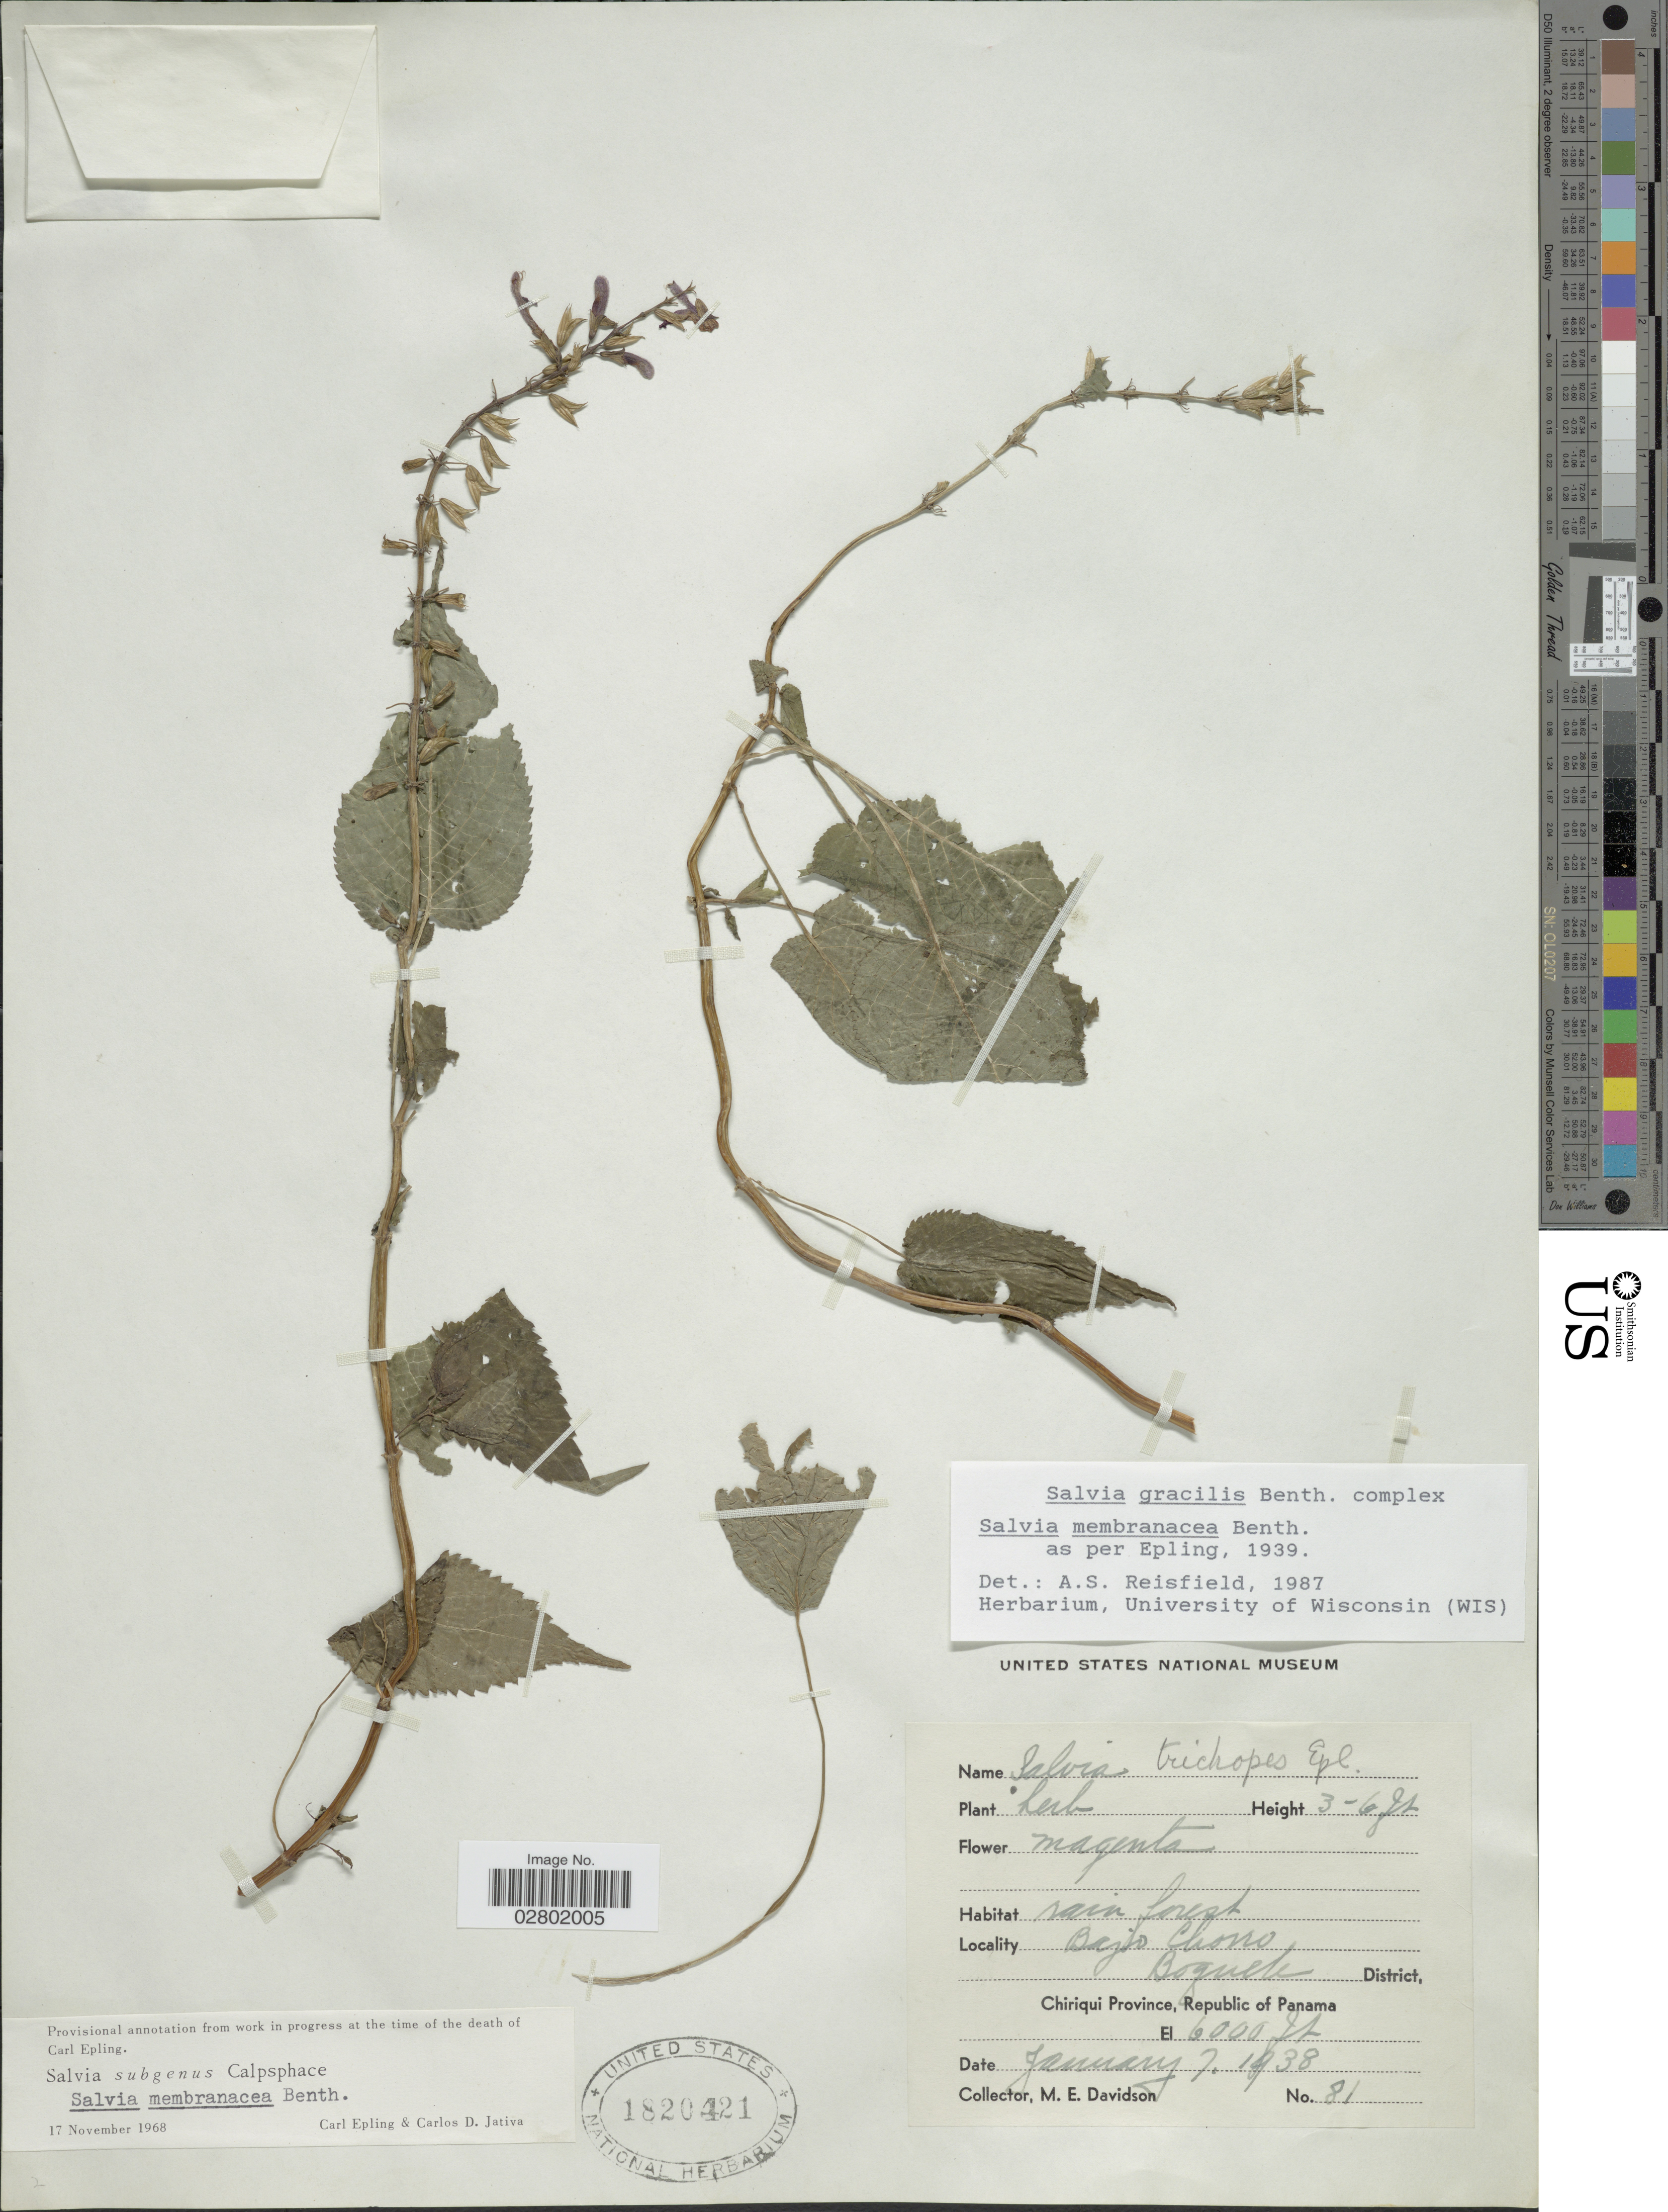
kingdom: Plantae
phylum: Tracheophyta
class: Magnoliopsida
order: Lamiales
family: Lamiaceae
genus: Salvia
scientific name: Salvia membranacea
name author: Benth.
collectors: M. E. Davidson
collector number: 81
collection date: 1938-01-07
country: Panama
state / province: Chiriqui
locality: Bajo Chono, Boquete District.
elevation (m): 1829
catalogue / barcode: US 1820421